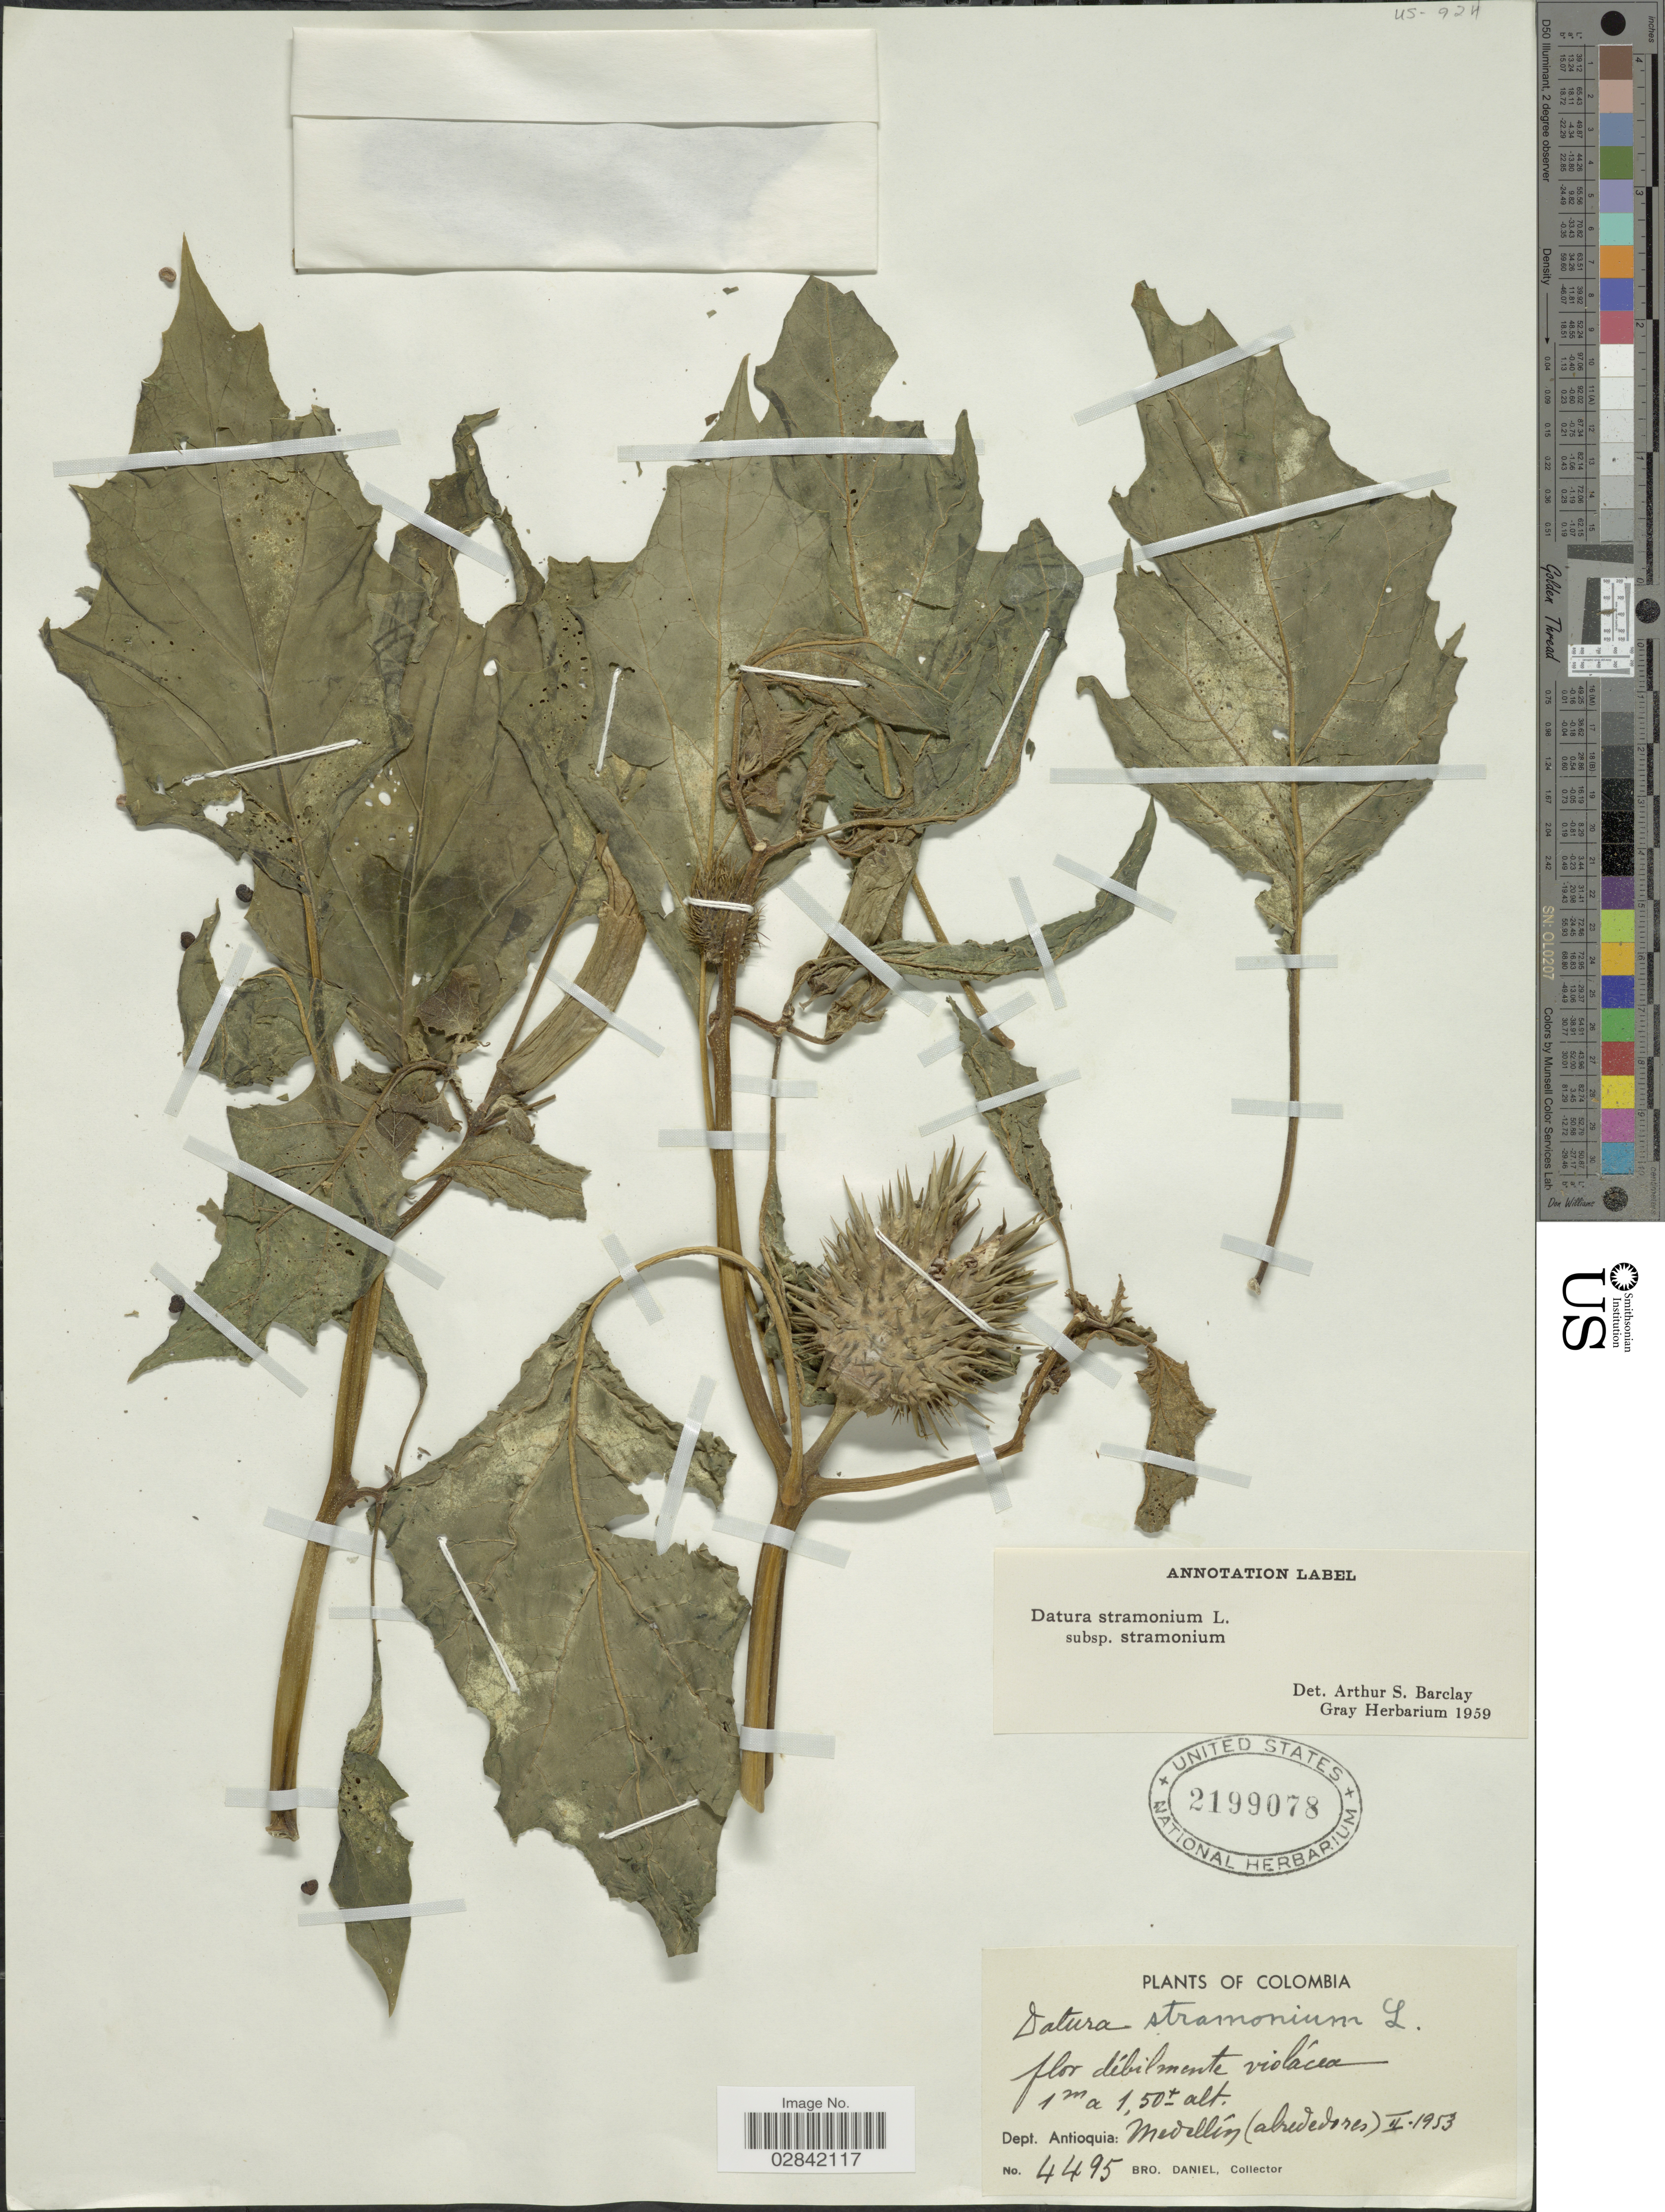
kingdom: Plantae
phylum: Tracheophyta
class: Magnoliopsida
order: Solanales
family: Solanaceae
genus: Datura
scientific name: Datura stramonium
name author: L.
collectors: Bro. Daniel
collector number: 4495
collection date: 1953-02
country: Colombia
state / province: Antioquia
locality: Dept. Antioquia: Medellín (alrededores).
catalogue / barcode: US 2199078